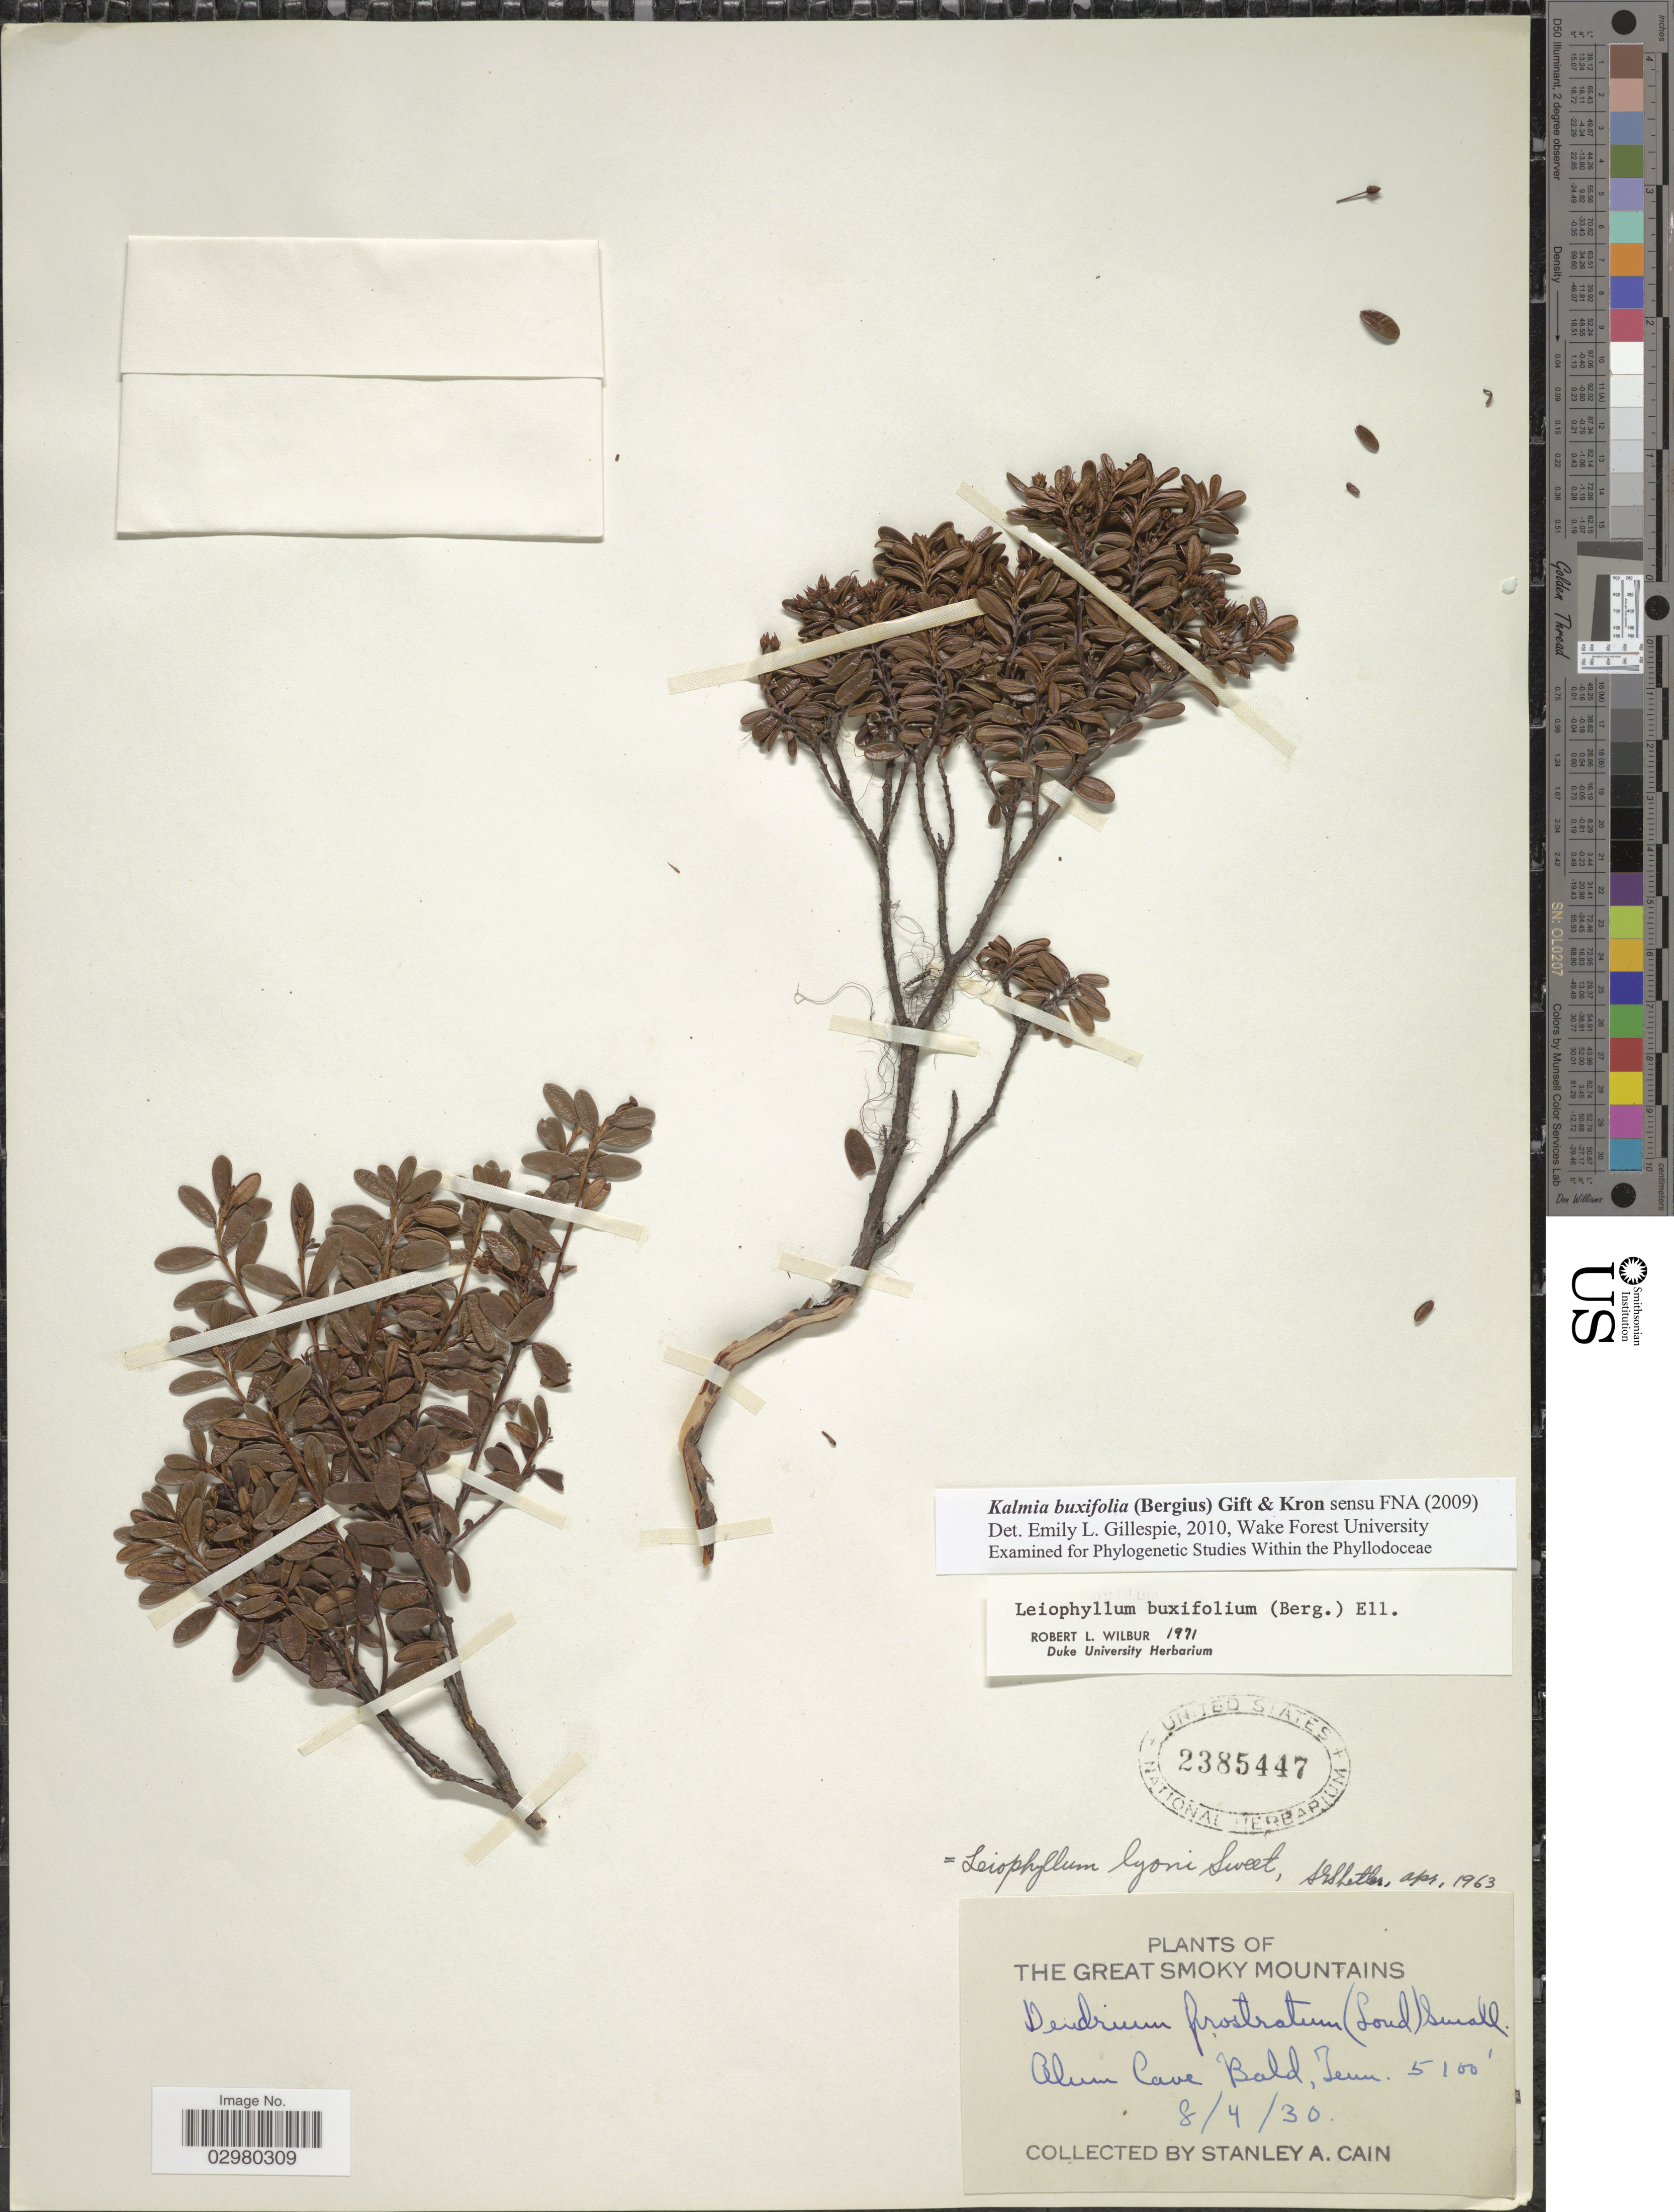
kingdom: Plantae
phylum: Tracheophyta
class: Magnoliopsida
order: Ericales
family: Ericaceae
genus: Leiophyllum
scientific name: Leiophyllum buxifolium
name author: (Bergius) Elliott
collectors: S. Cain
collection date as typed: Transcribed d/m/y: 4/8/30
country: United States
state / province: Tennessee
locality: The Great Smoky Mountains. Alum Cave Bald.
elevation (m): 1554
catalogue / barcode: US 2385447